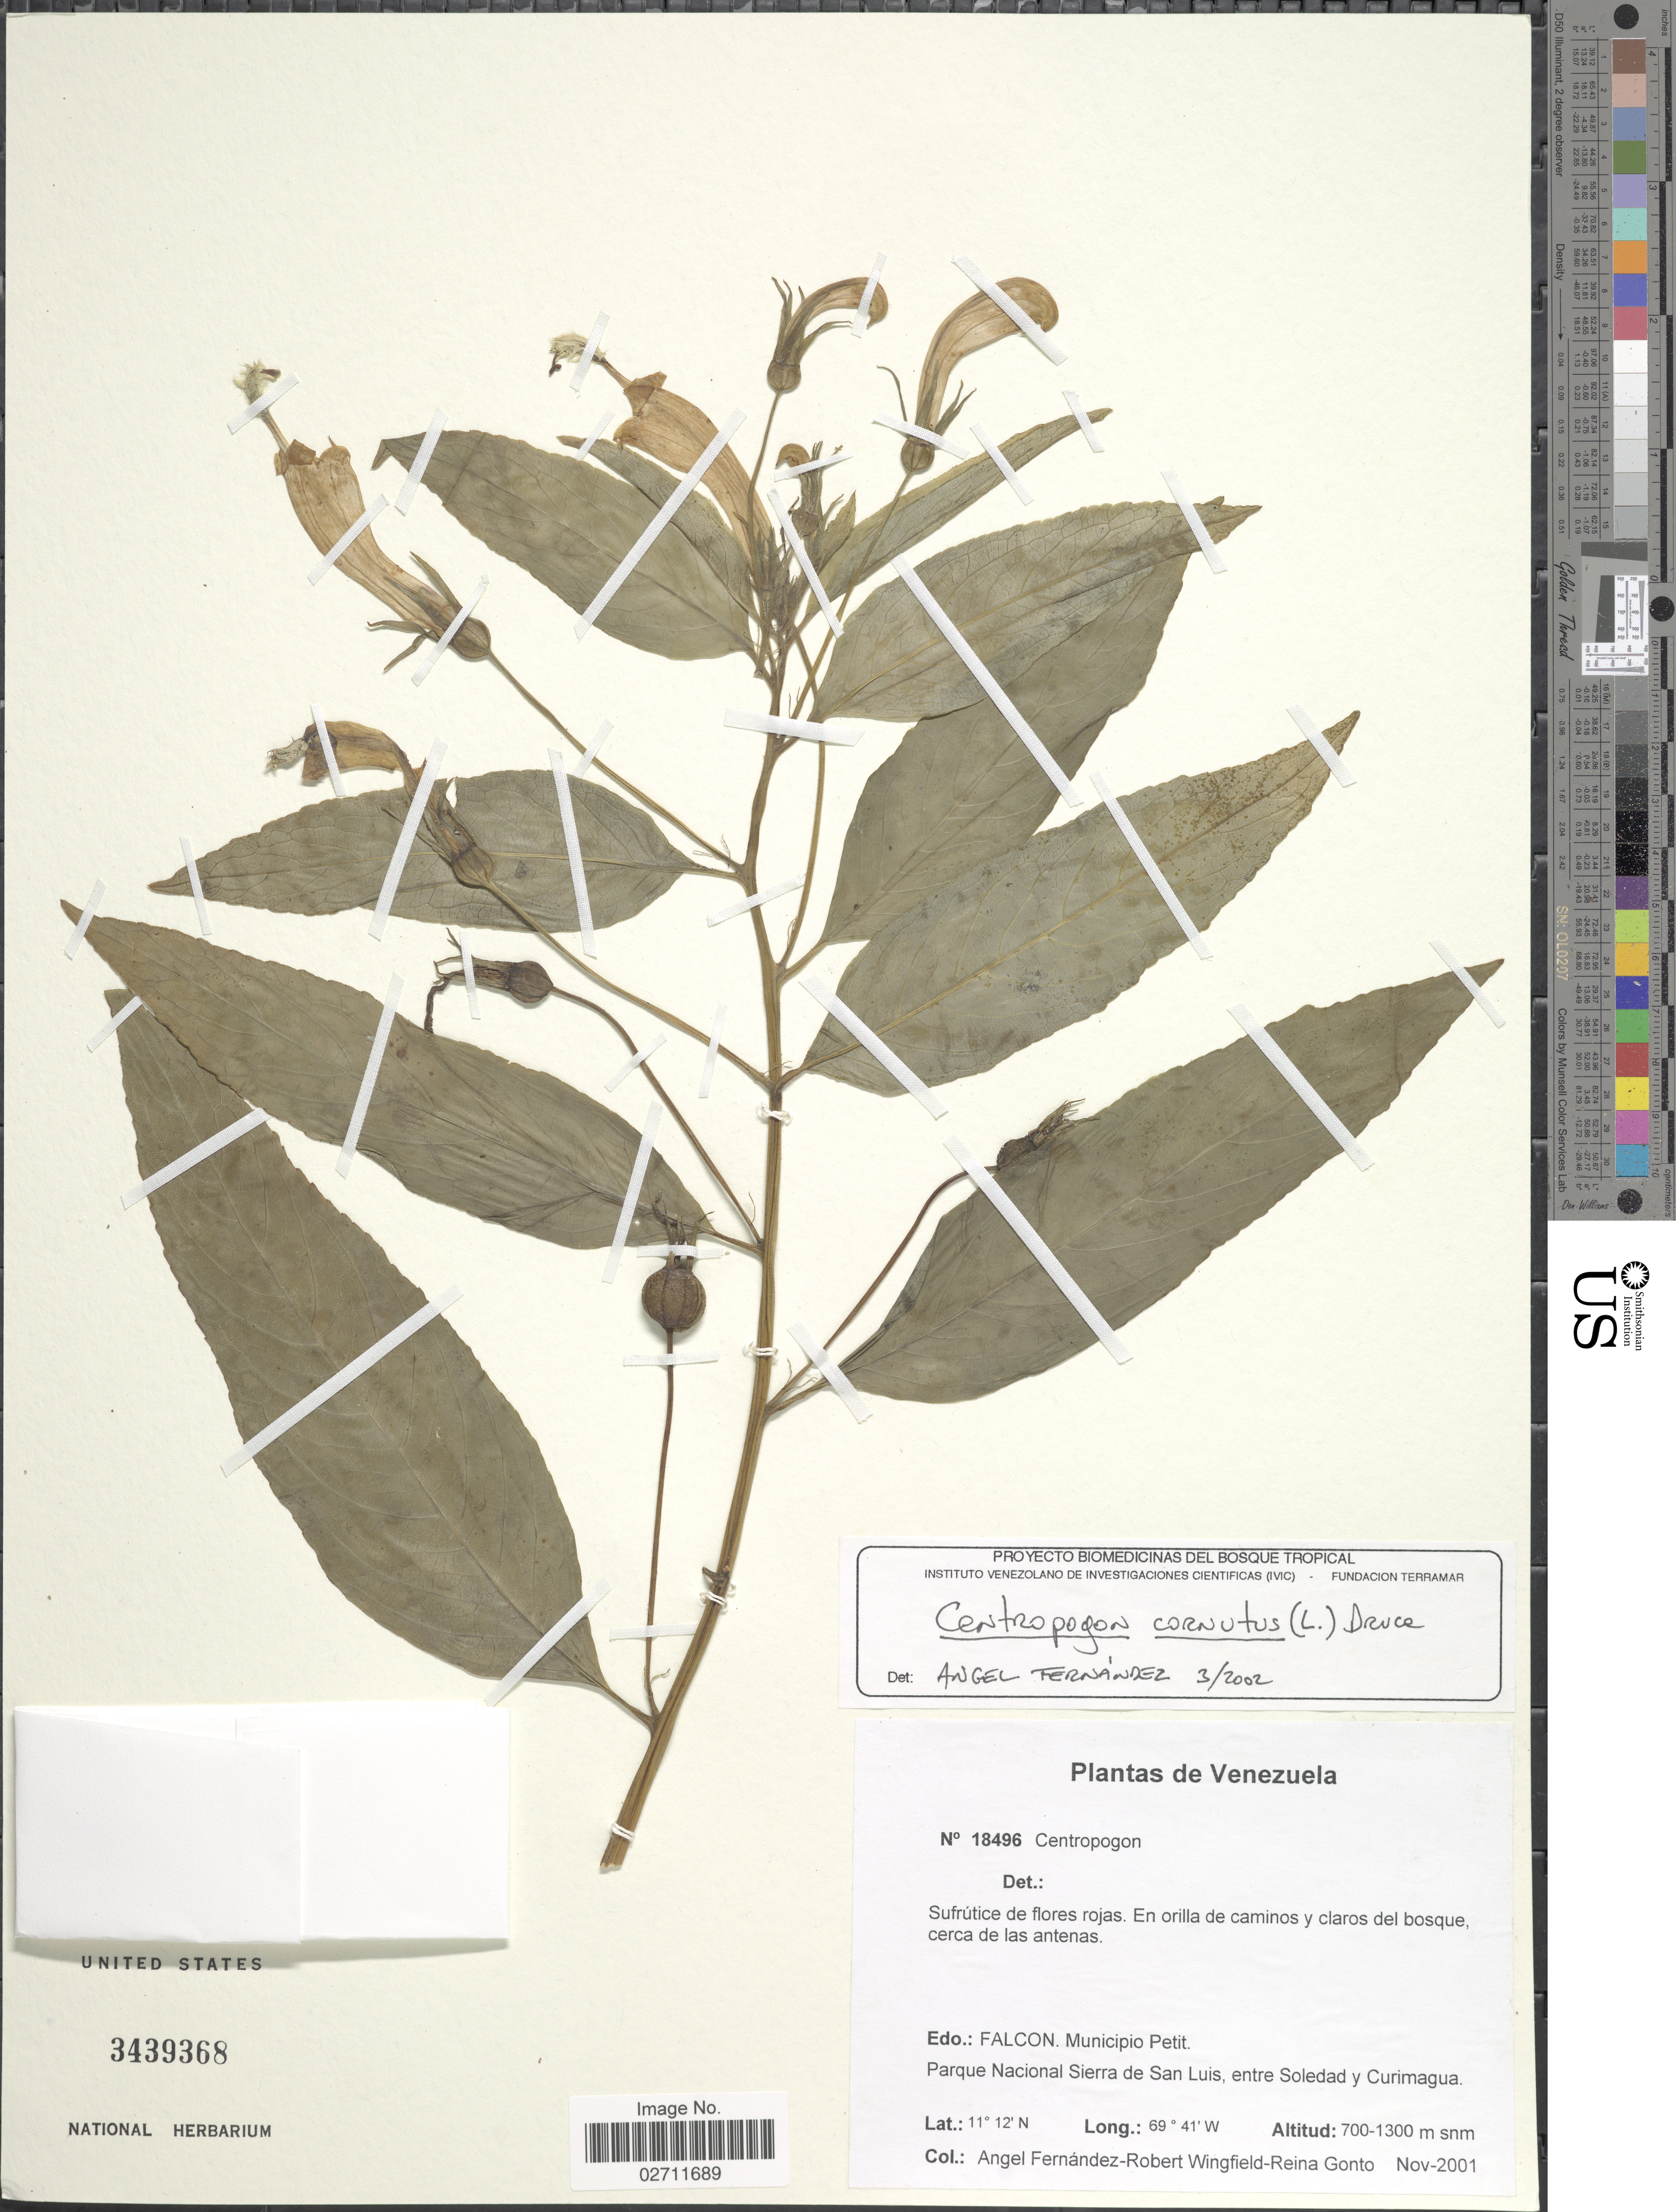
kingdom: Plantae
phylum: Tracheophyta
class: Magnoliopsida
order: Asterales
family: Campanulaceae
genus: Centropogon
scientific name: Centropogon cornutus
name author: (L.) Druce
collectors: Á. Fernández, R. C. Wingfield & R. Gonto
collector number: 18496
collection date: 2001-11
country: Venezuela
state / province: Falcón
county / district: Petit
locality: Municipio Petit. Parque Nacional Sierra de San Luis, entre Soledad y Curimagua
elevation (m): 700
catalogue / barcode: US 3439368